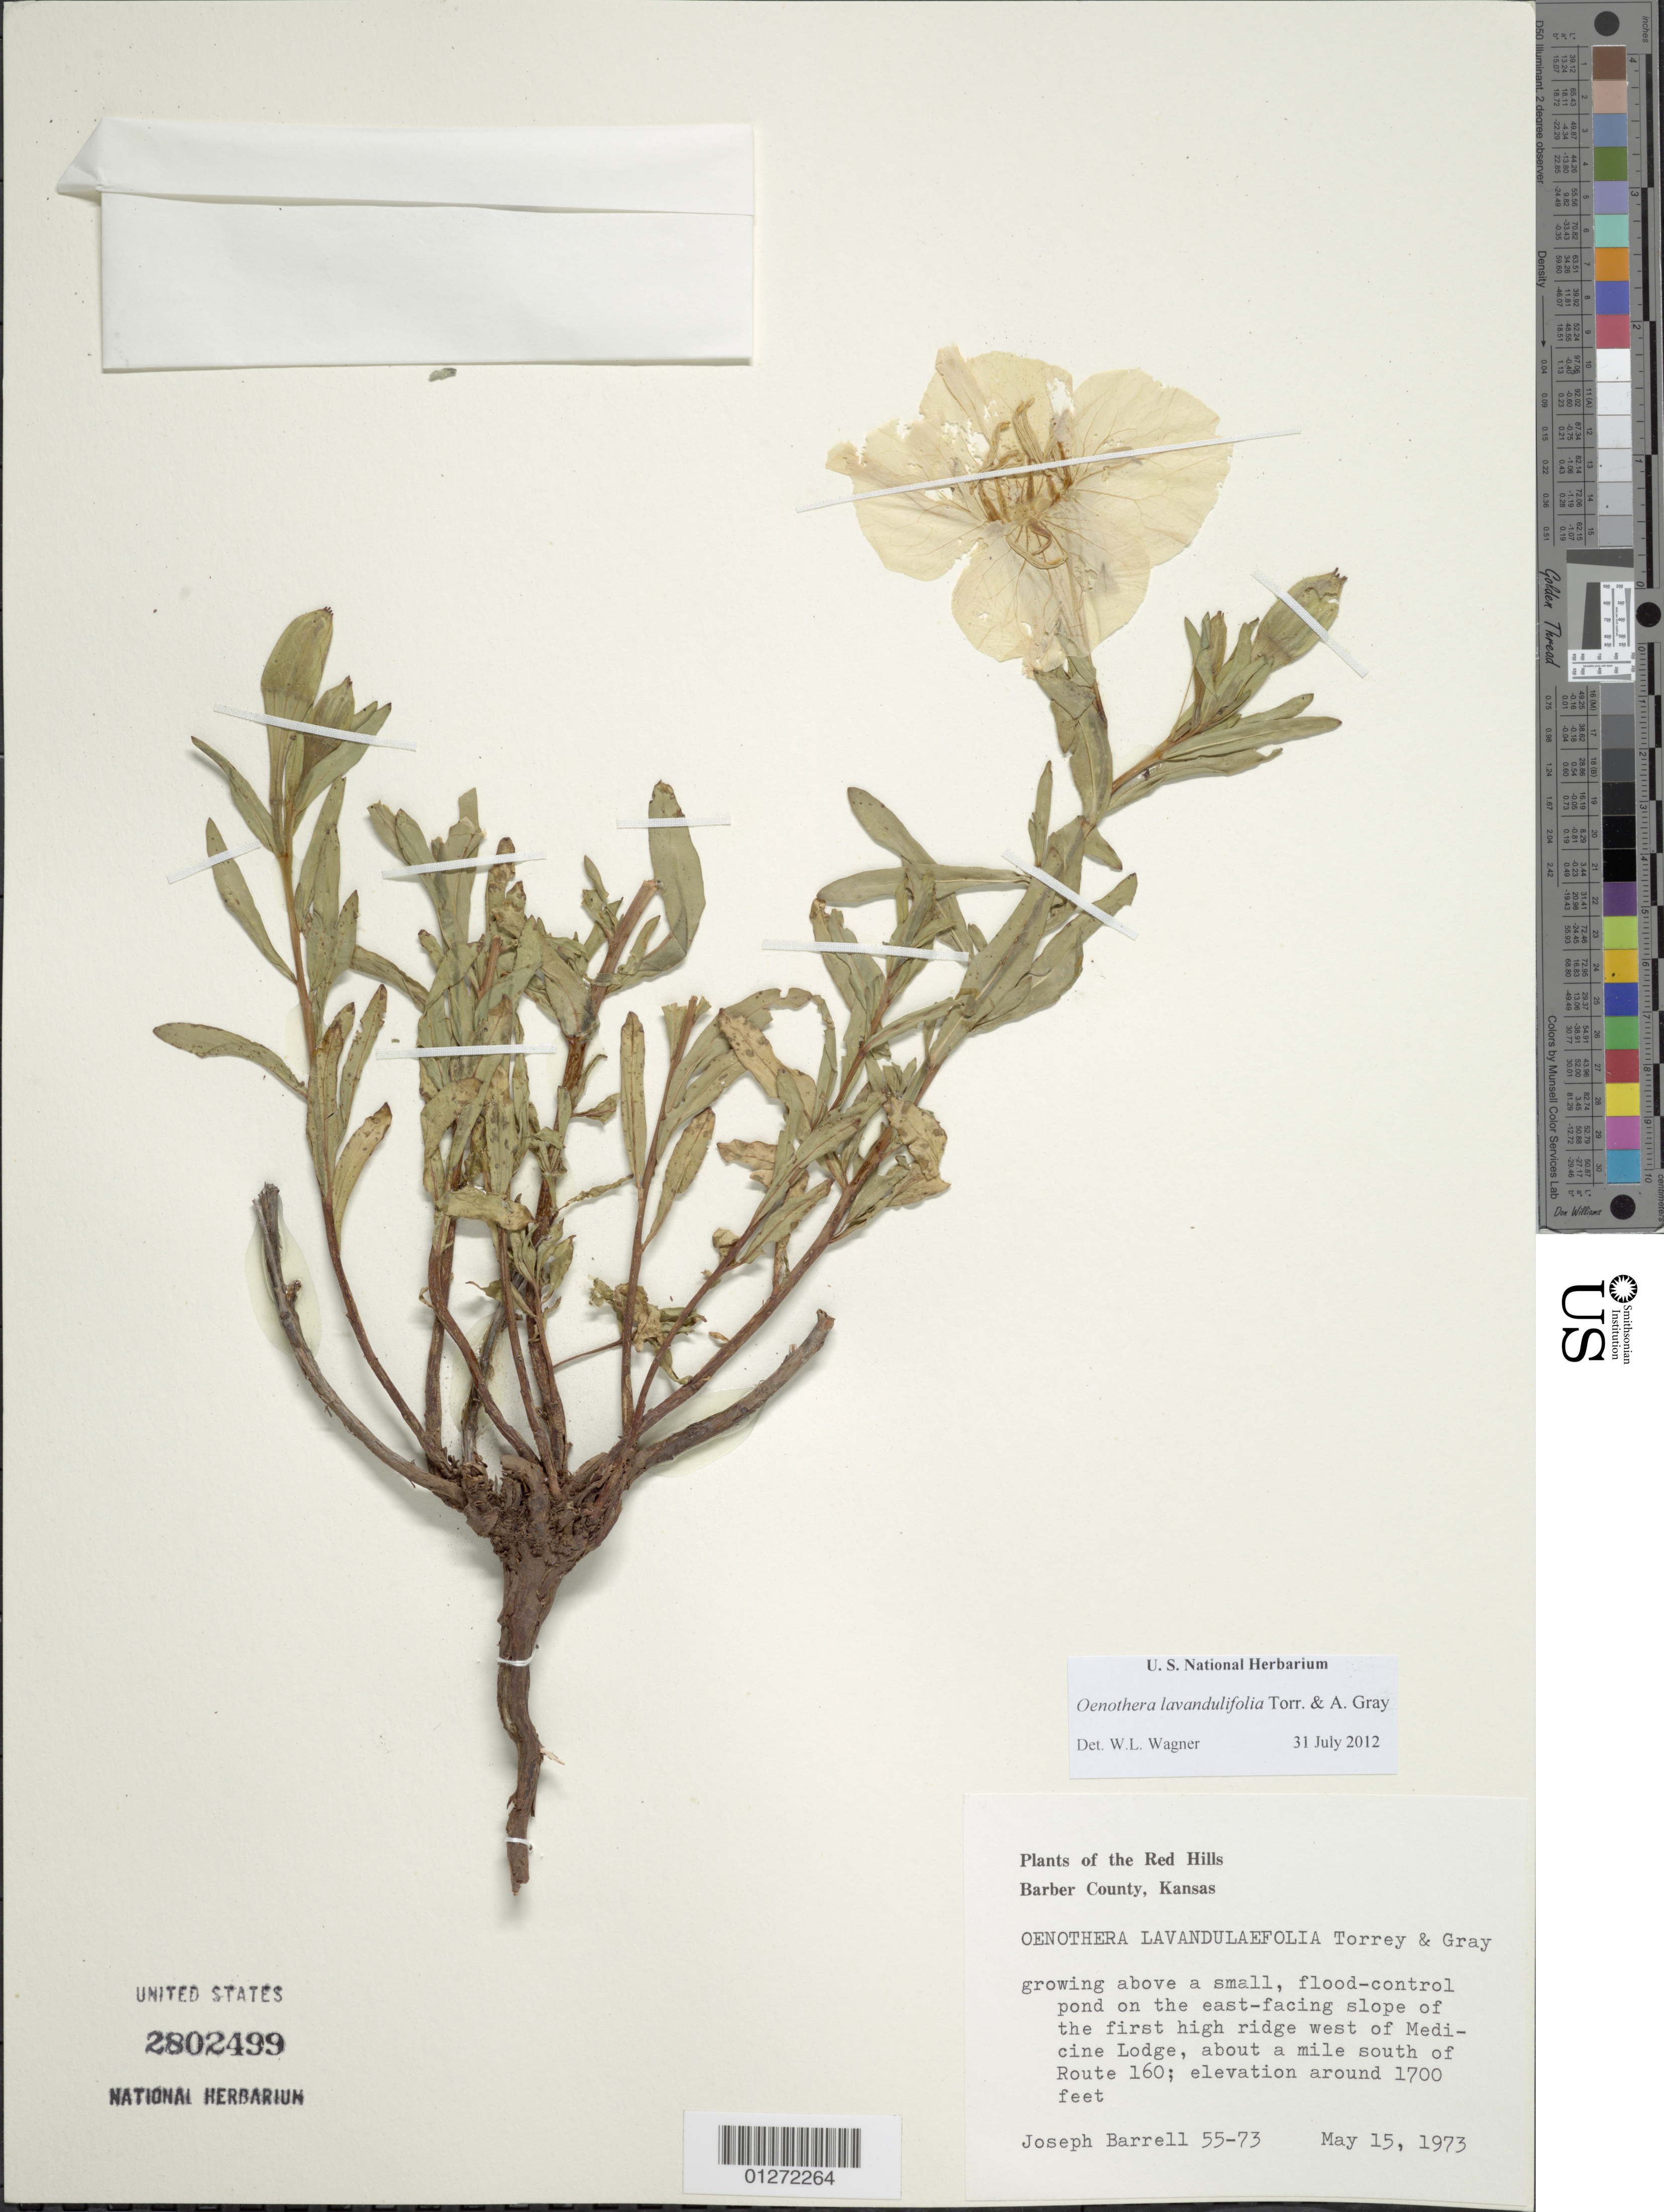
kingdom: Plantae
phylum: Tracheophyta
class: Magnoliopsida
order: Myrtales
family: Onagraceae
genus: Oenothera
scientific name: Oenothera lavandulifolia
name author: Torr. & A. Gray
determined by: Wagner, W. L., (BOT), Smithsonian Institution - National Museum of Natural History (UNITED STATES)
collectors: J. Barrell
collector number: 55-73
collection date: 1973-05-15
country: United States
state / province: Kansas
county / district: Barber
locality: above a small, flood-control pond on the east-facing slope of the first high ridge west of Medicine Lodge, 1 mi S of Route 160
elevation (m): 518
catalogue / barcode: US 2802499